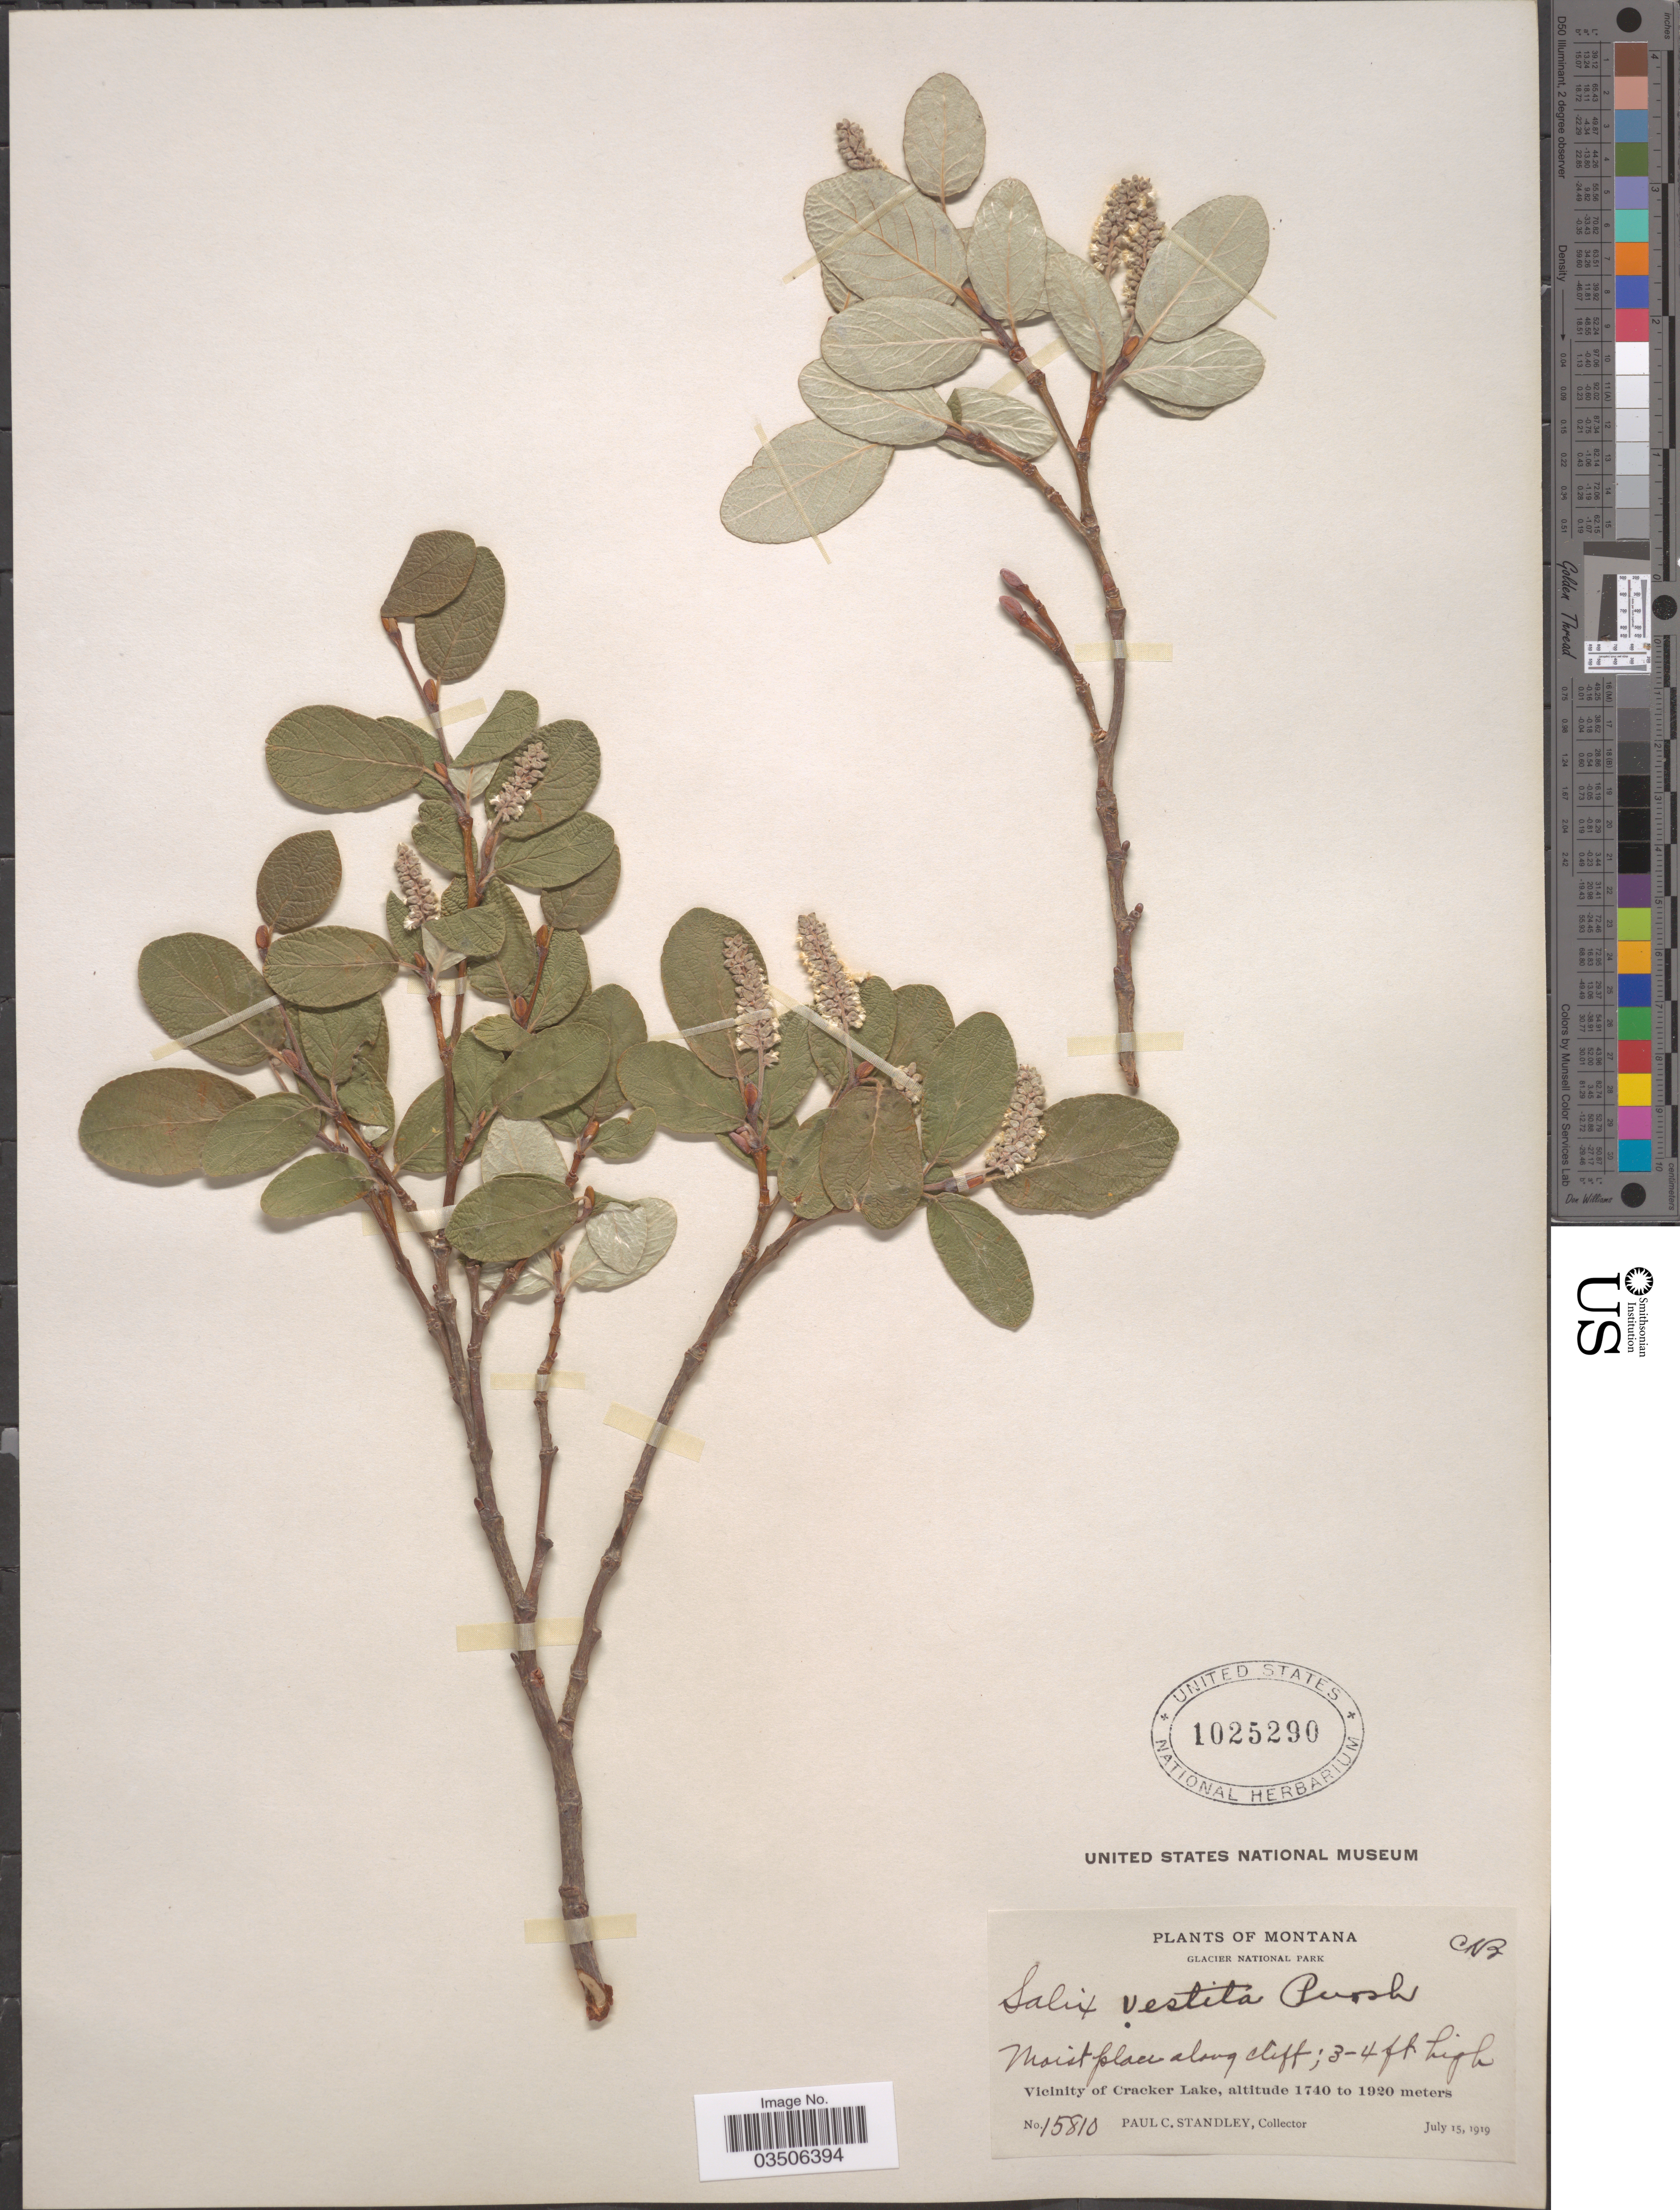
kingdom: Plantae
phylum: Tracheophyta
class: Magnoliopsida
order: Malpighiales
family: Salicaceae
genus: Salix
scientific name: Salix vestita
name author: Pursh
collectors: P. C. Standley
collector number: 15810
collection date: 1919-07-15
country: United States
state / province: Montana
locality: Glacier National Park. Vicinity of Cracker Lake.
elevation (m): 1740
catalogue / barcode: US 1025290